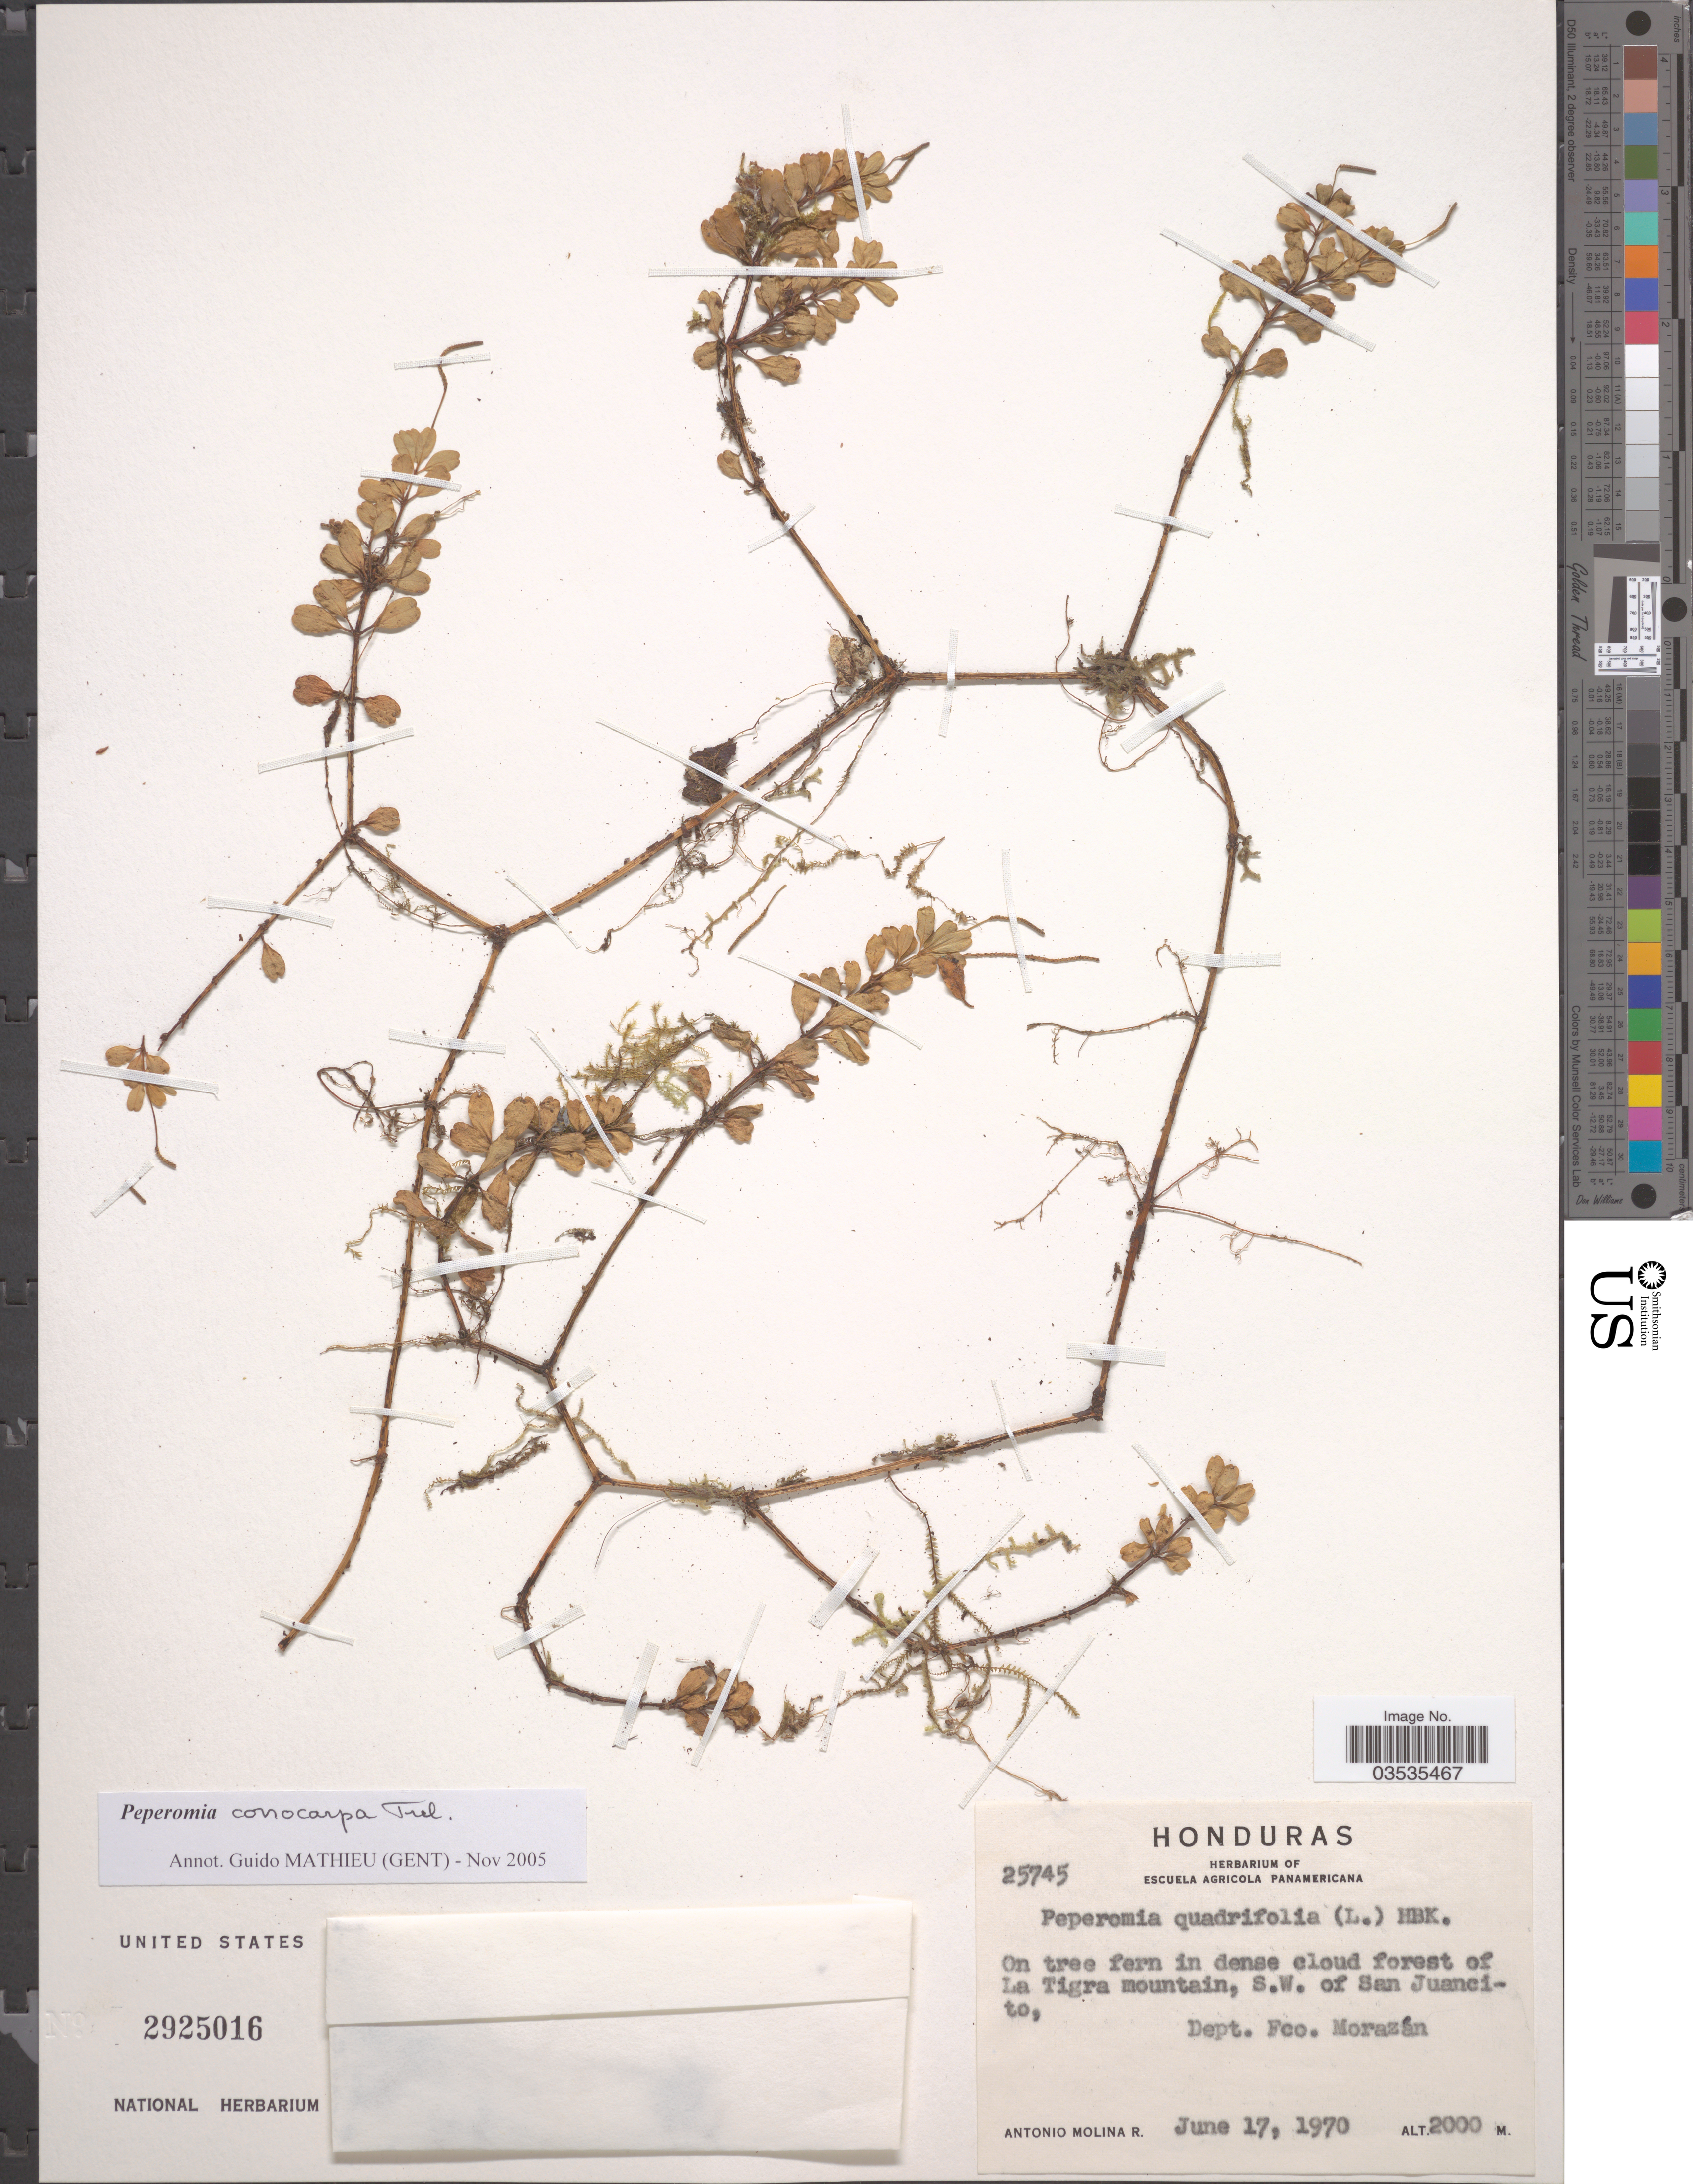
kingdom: Plantae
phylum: Tracheophyta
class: Magnoliopsida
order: Piperales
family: Piperaceae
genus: Peperomia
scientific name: Peperomia conocarpa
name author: Trel. in Yunck.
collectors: A. Molina R.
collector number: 25745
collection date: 1970-06-17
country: Honduras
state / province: Fco. Morazán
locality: In dense cloud forest of La Tigra mountain, S. W. of San Juancito, Dept. Fco. Morazán.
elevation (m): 2000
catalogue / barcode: US 2925016